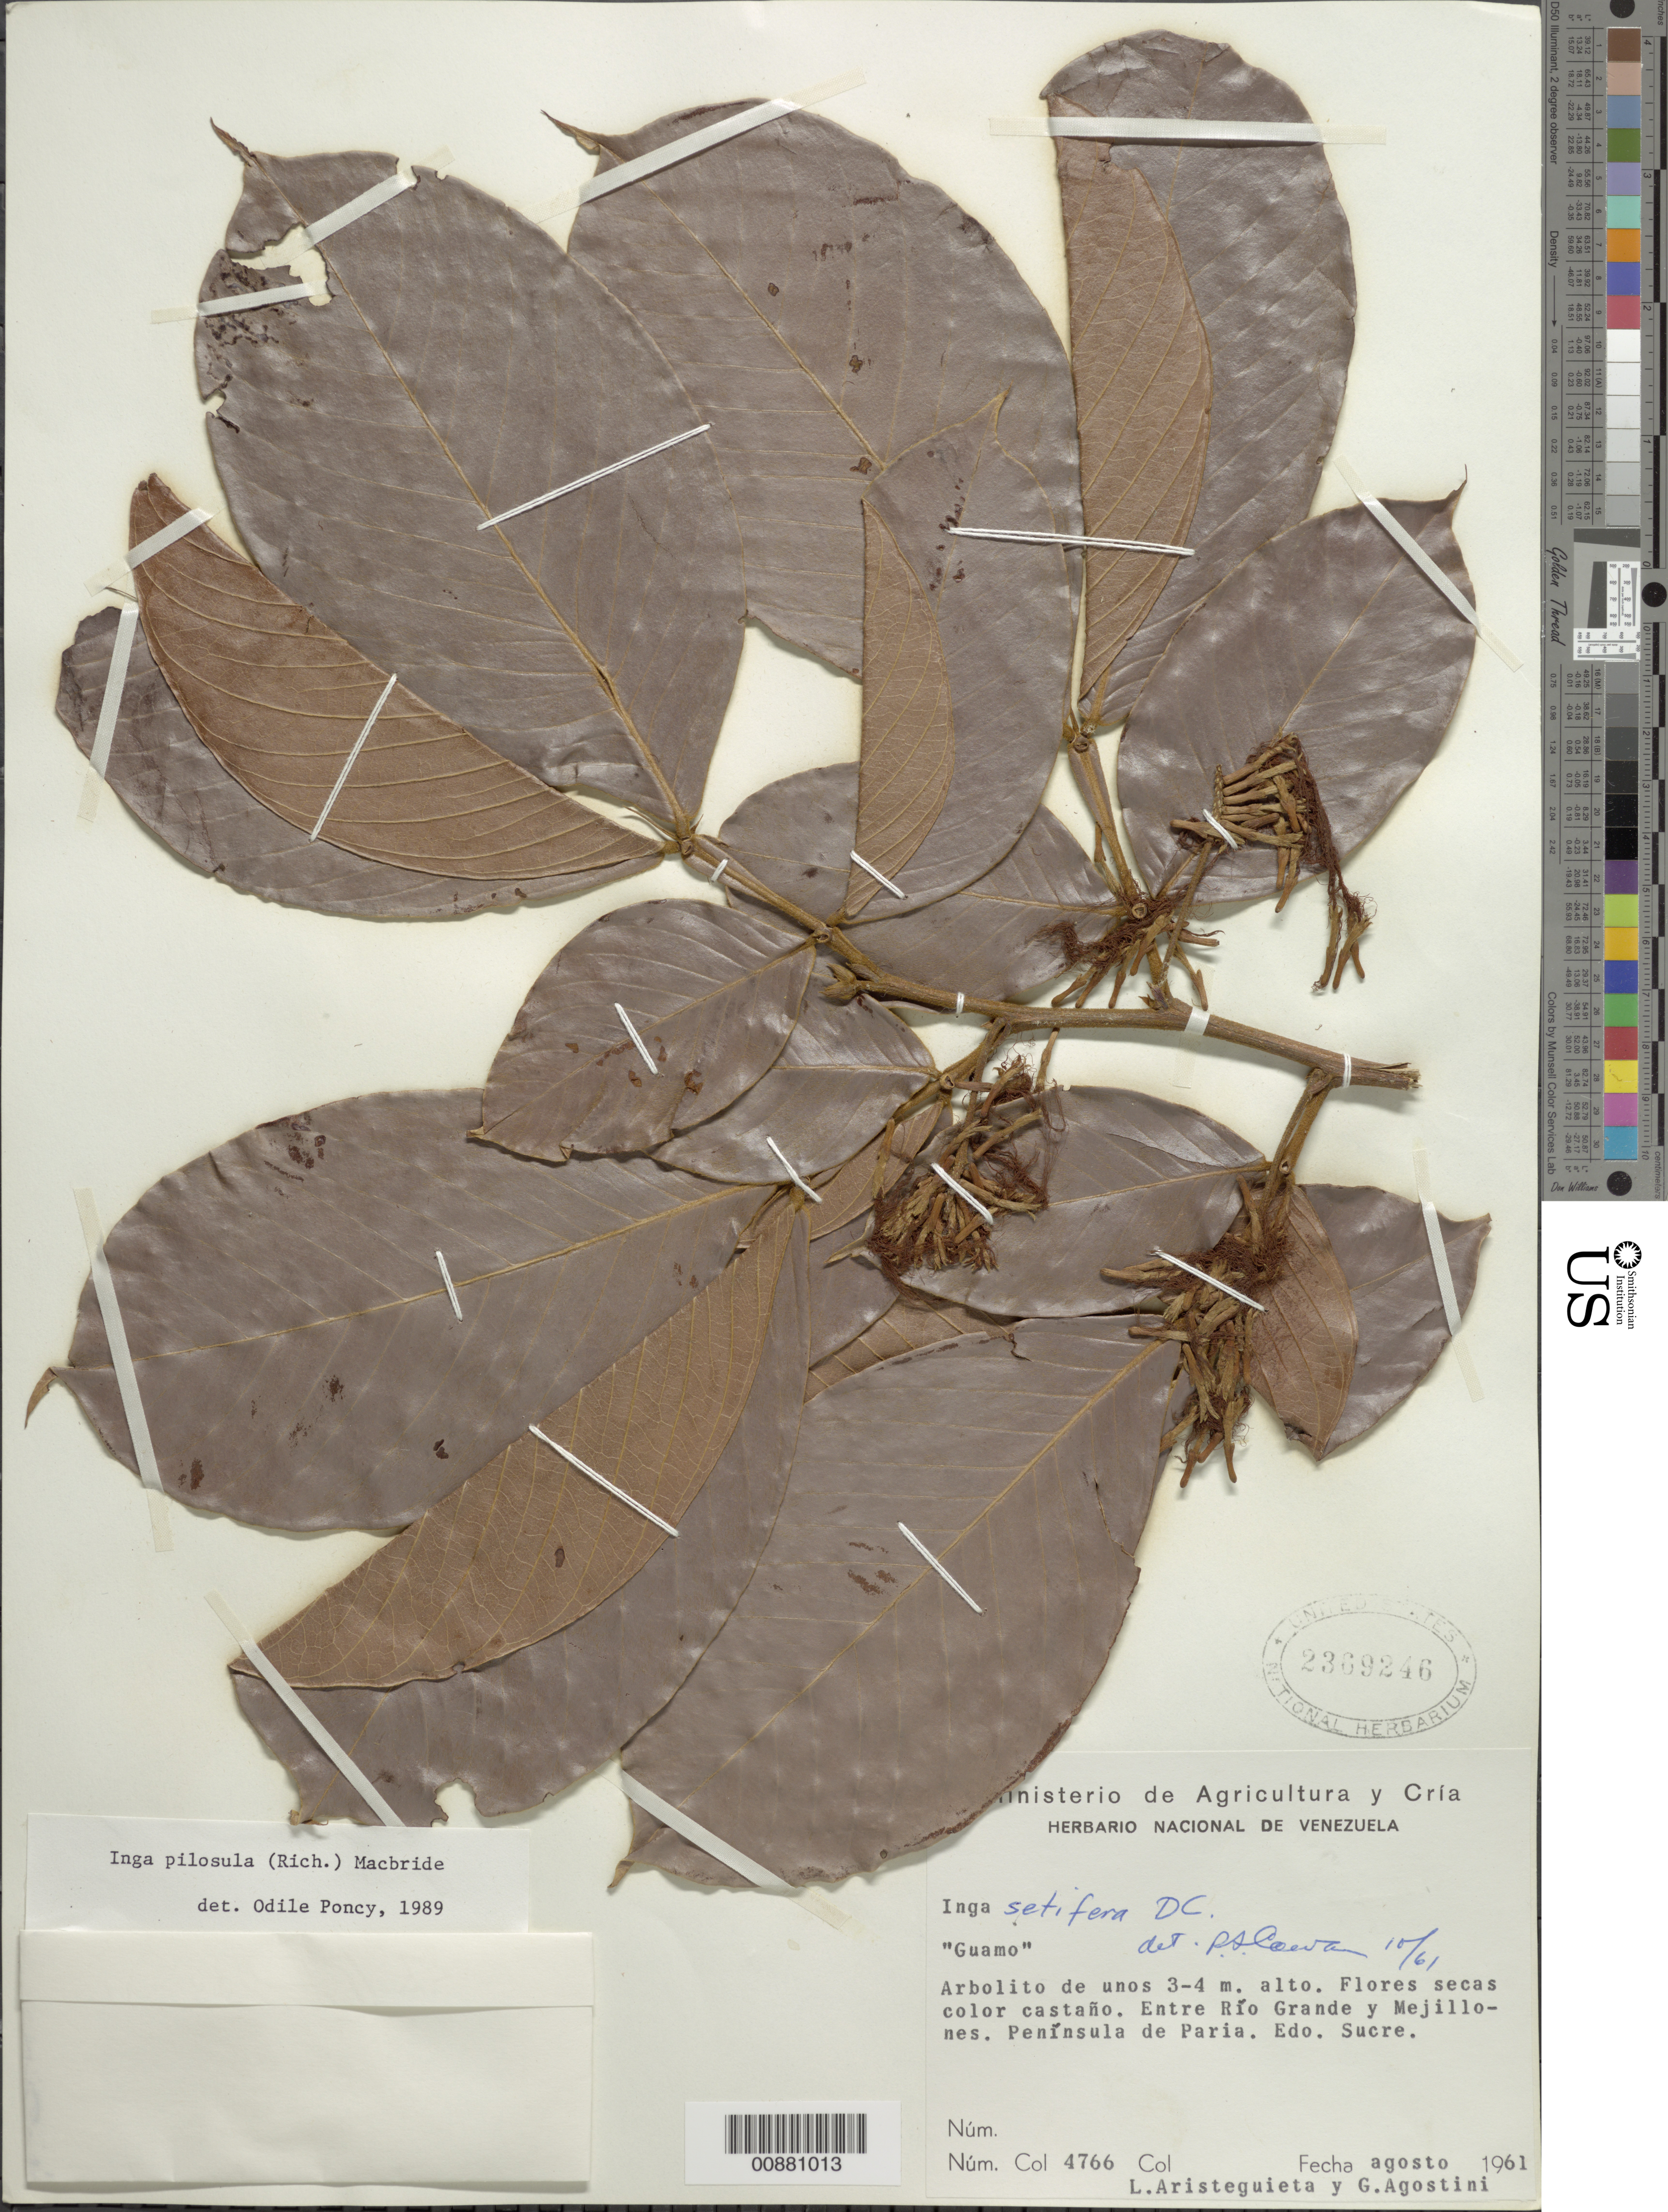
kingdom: Plantae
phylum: Tracheophyta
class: Magnoliopsida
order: Fabales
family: Fabaceae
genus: Inga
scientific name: Inga pilosula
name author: (Rich.) J.F. Macbr.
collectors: L. Aristeguieta & G. Agostini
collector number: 4766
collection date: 1961-08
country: Chile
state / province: Antofagasta (II)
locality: Entre Rio Grande y Mejillones, Peninsula de Paria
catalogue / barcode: US 2369246